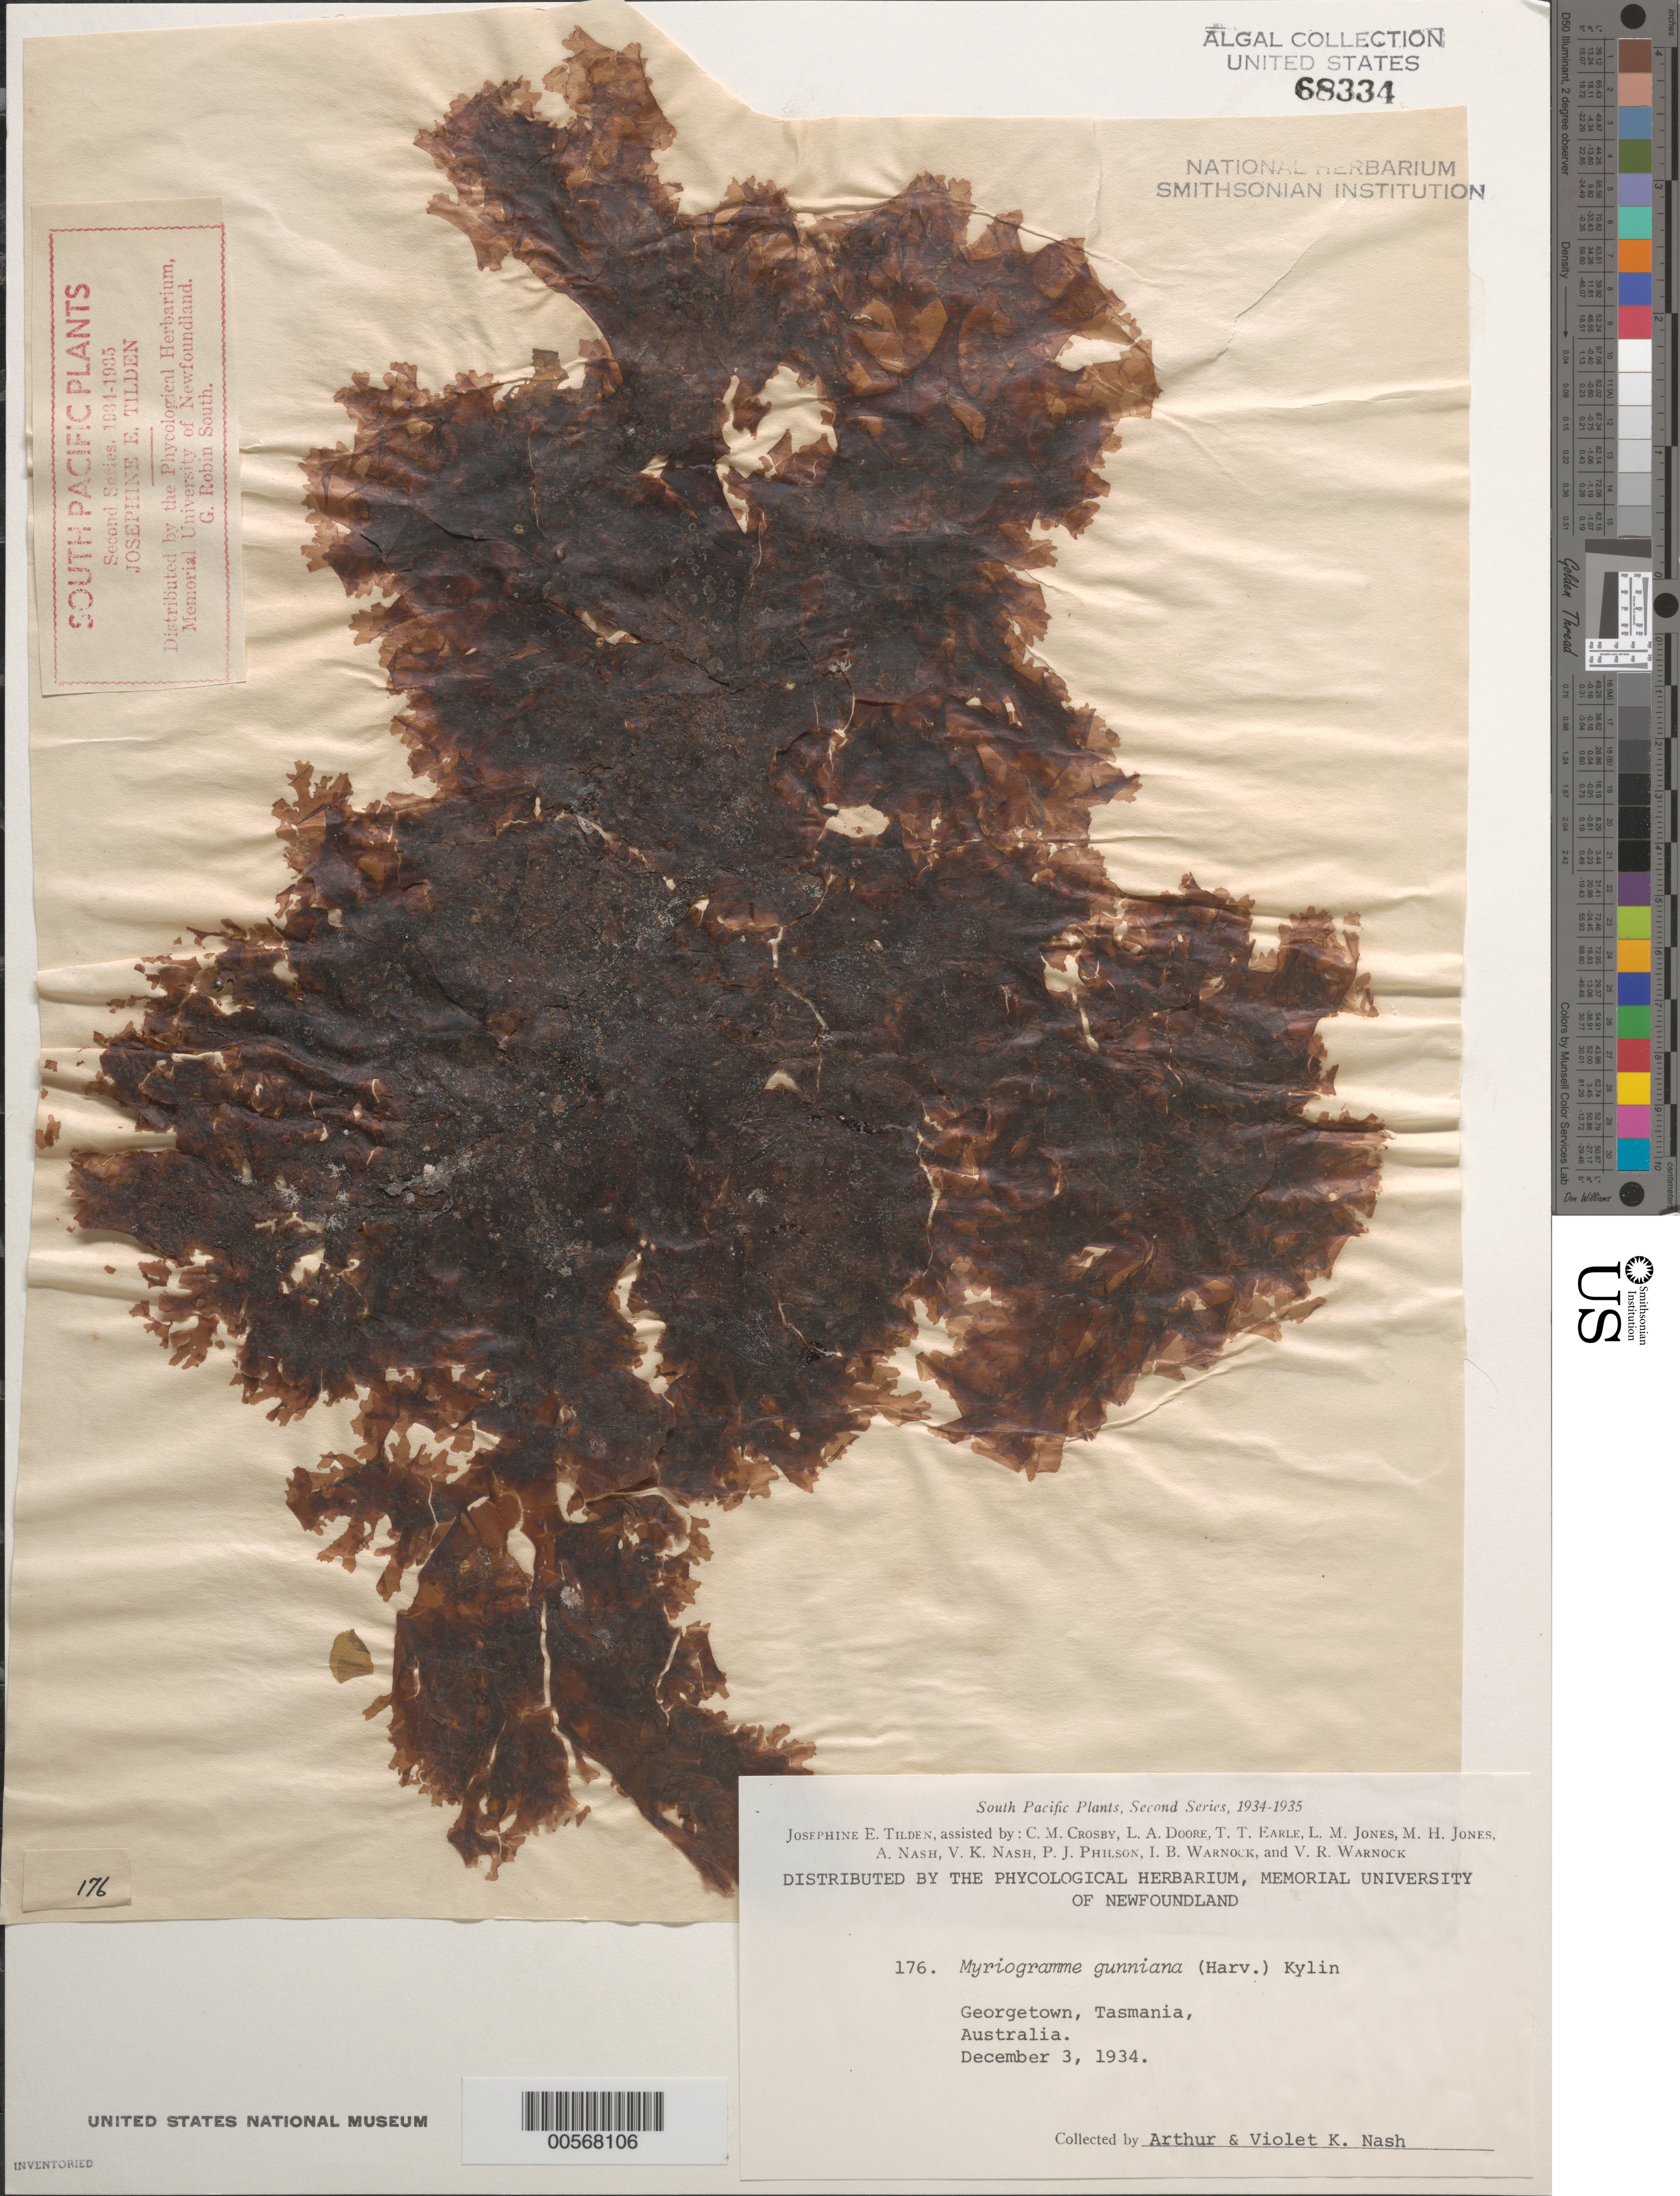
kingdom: Plantae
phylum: Rhodophyta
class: Florideophyceae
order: Ceramiales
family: Delesseriaceae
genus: Myriogramme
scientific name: Myriogramme gunniana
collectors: A. Nash & V. K. Nash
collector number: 176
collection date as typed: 03 Dec 1934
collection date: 1934-12-03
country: Australia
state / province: Tasmania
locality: George Town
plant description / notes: Tilden, South Pacific Plants, Second Series, 1934-1935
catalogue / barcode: US 68334